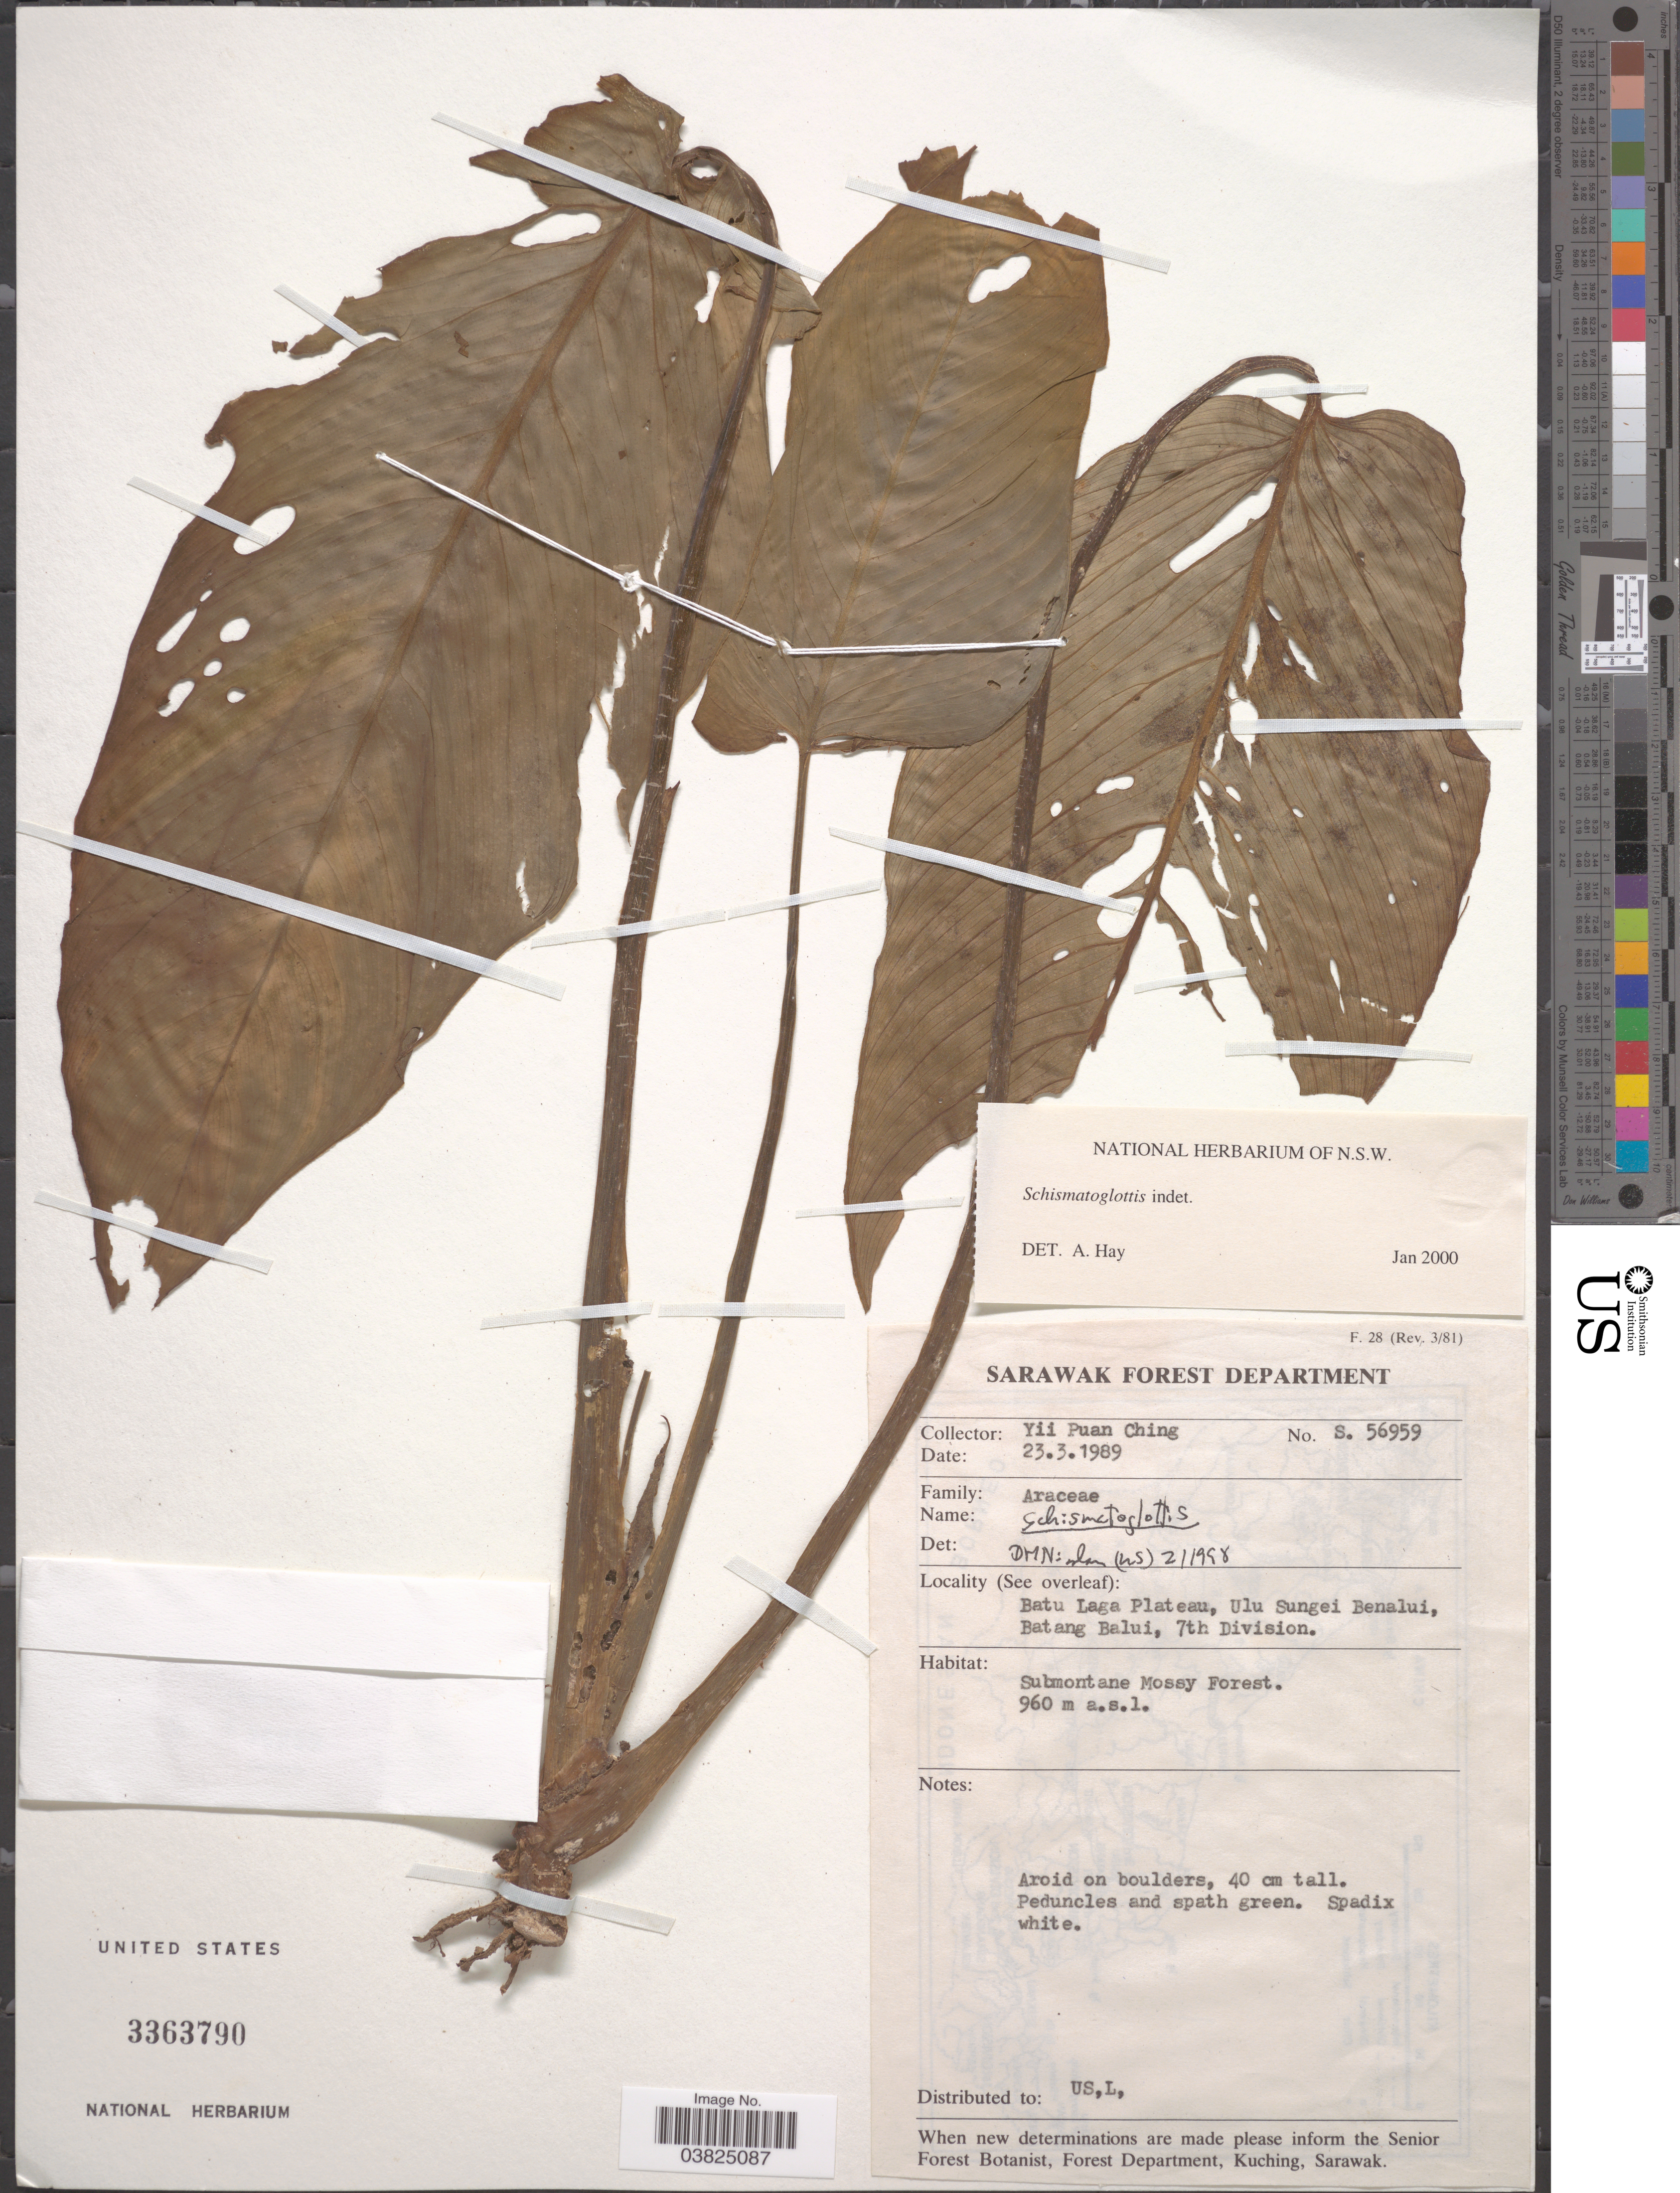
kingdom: Plantae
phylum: Tracheophyta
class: Liliopsida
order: Alismatales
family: Araceae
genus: Schismatoglottis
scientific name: Schismatoglottis sp.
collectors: Y. P. Ching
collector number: S.56959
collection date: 1989-03-23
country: Malaysia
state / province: Sarawak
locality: Batu Laga Plateau, Ulu Sungei Benalui, Batang Balui, 7th Division. Submontane Mossy Forest.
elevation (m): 960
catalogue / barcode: US 3363790